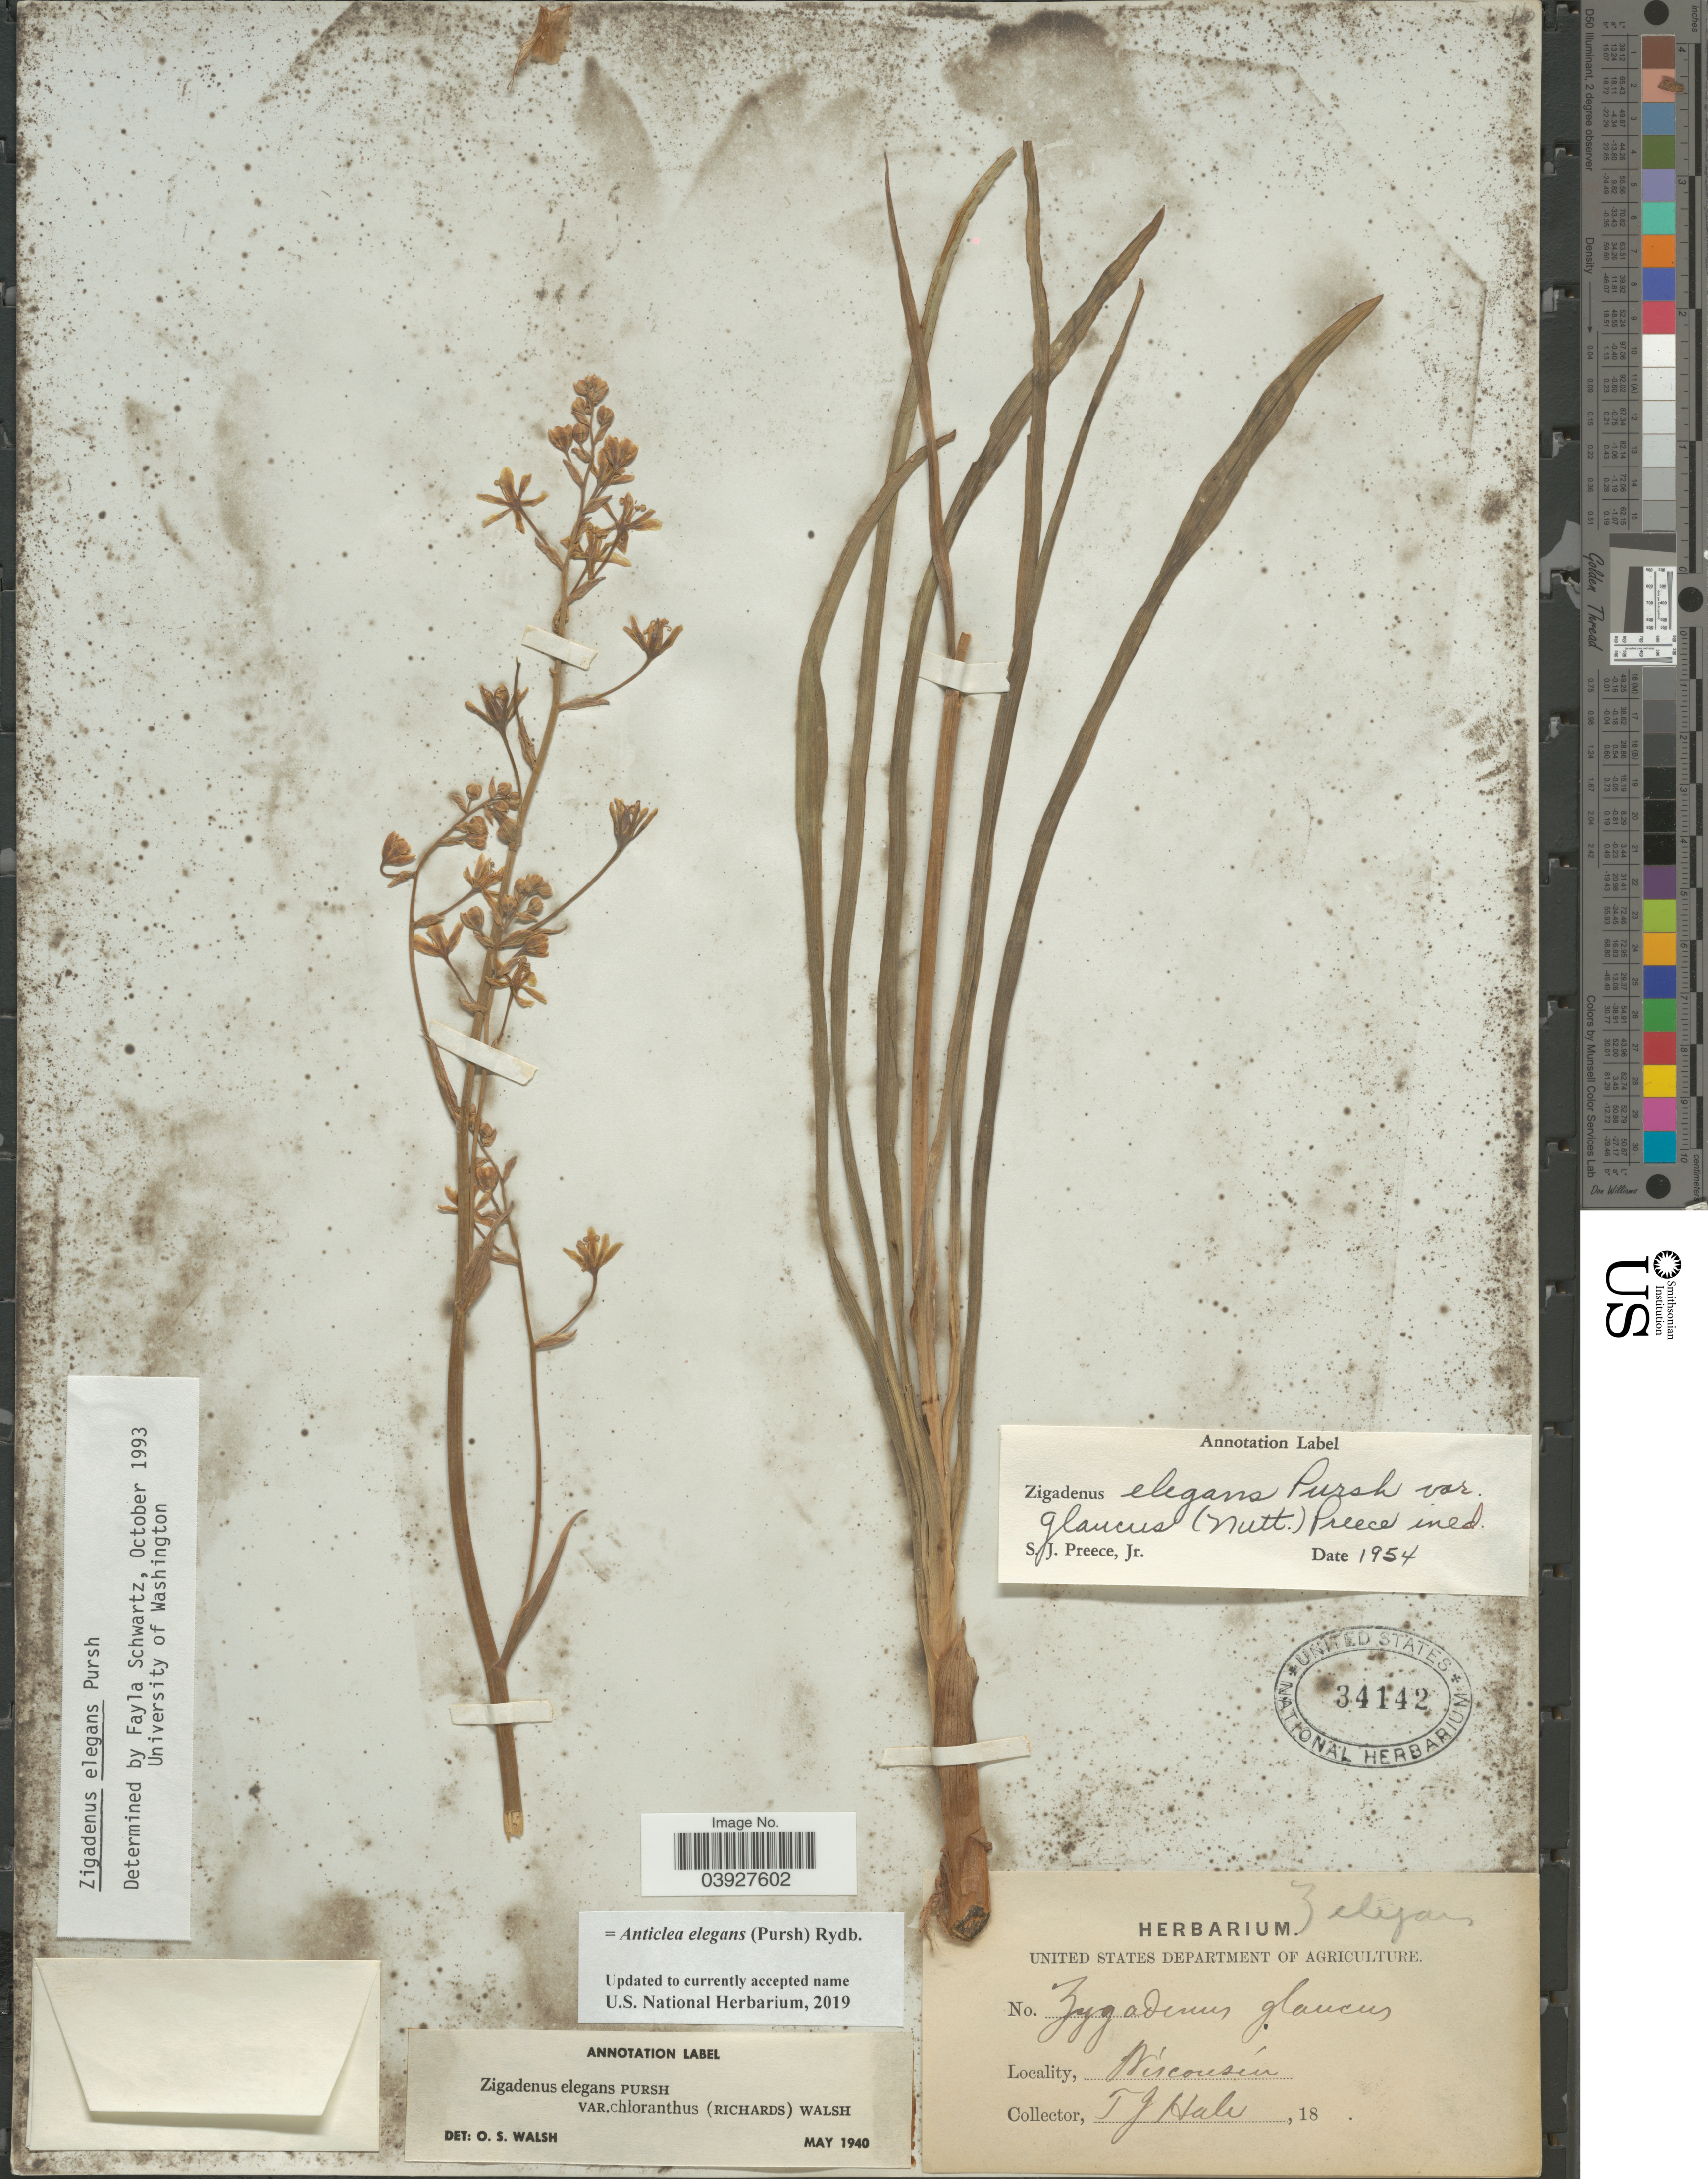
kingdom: Plantae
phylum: Tracheophyta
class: Liliopsida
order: Liliales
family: Melanthiaceae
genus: Anticlea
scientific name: Anticlea elegans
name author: (Pursh) Rydb.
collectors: T. Hale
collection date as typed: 18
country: United States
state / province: Wisconsin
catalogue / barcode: US 34142